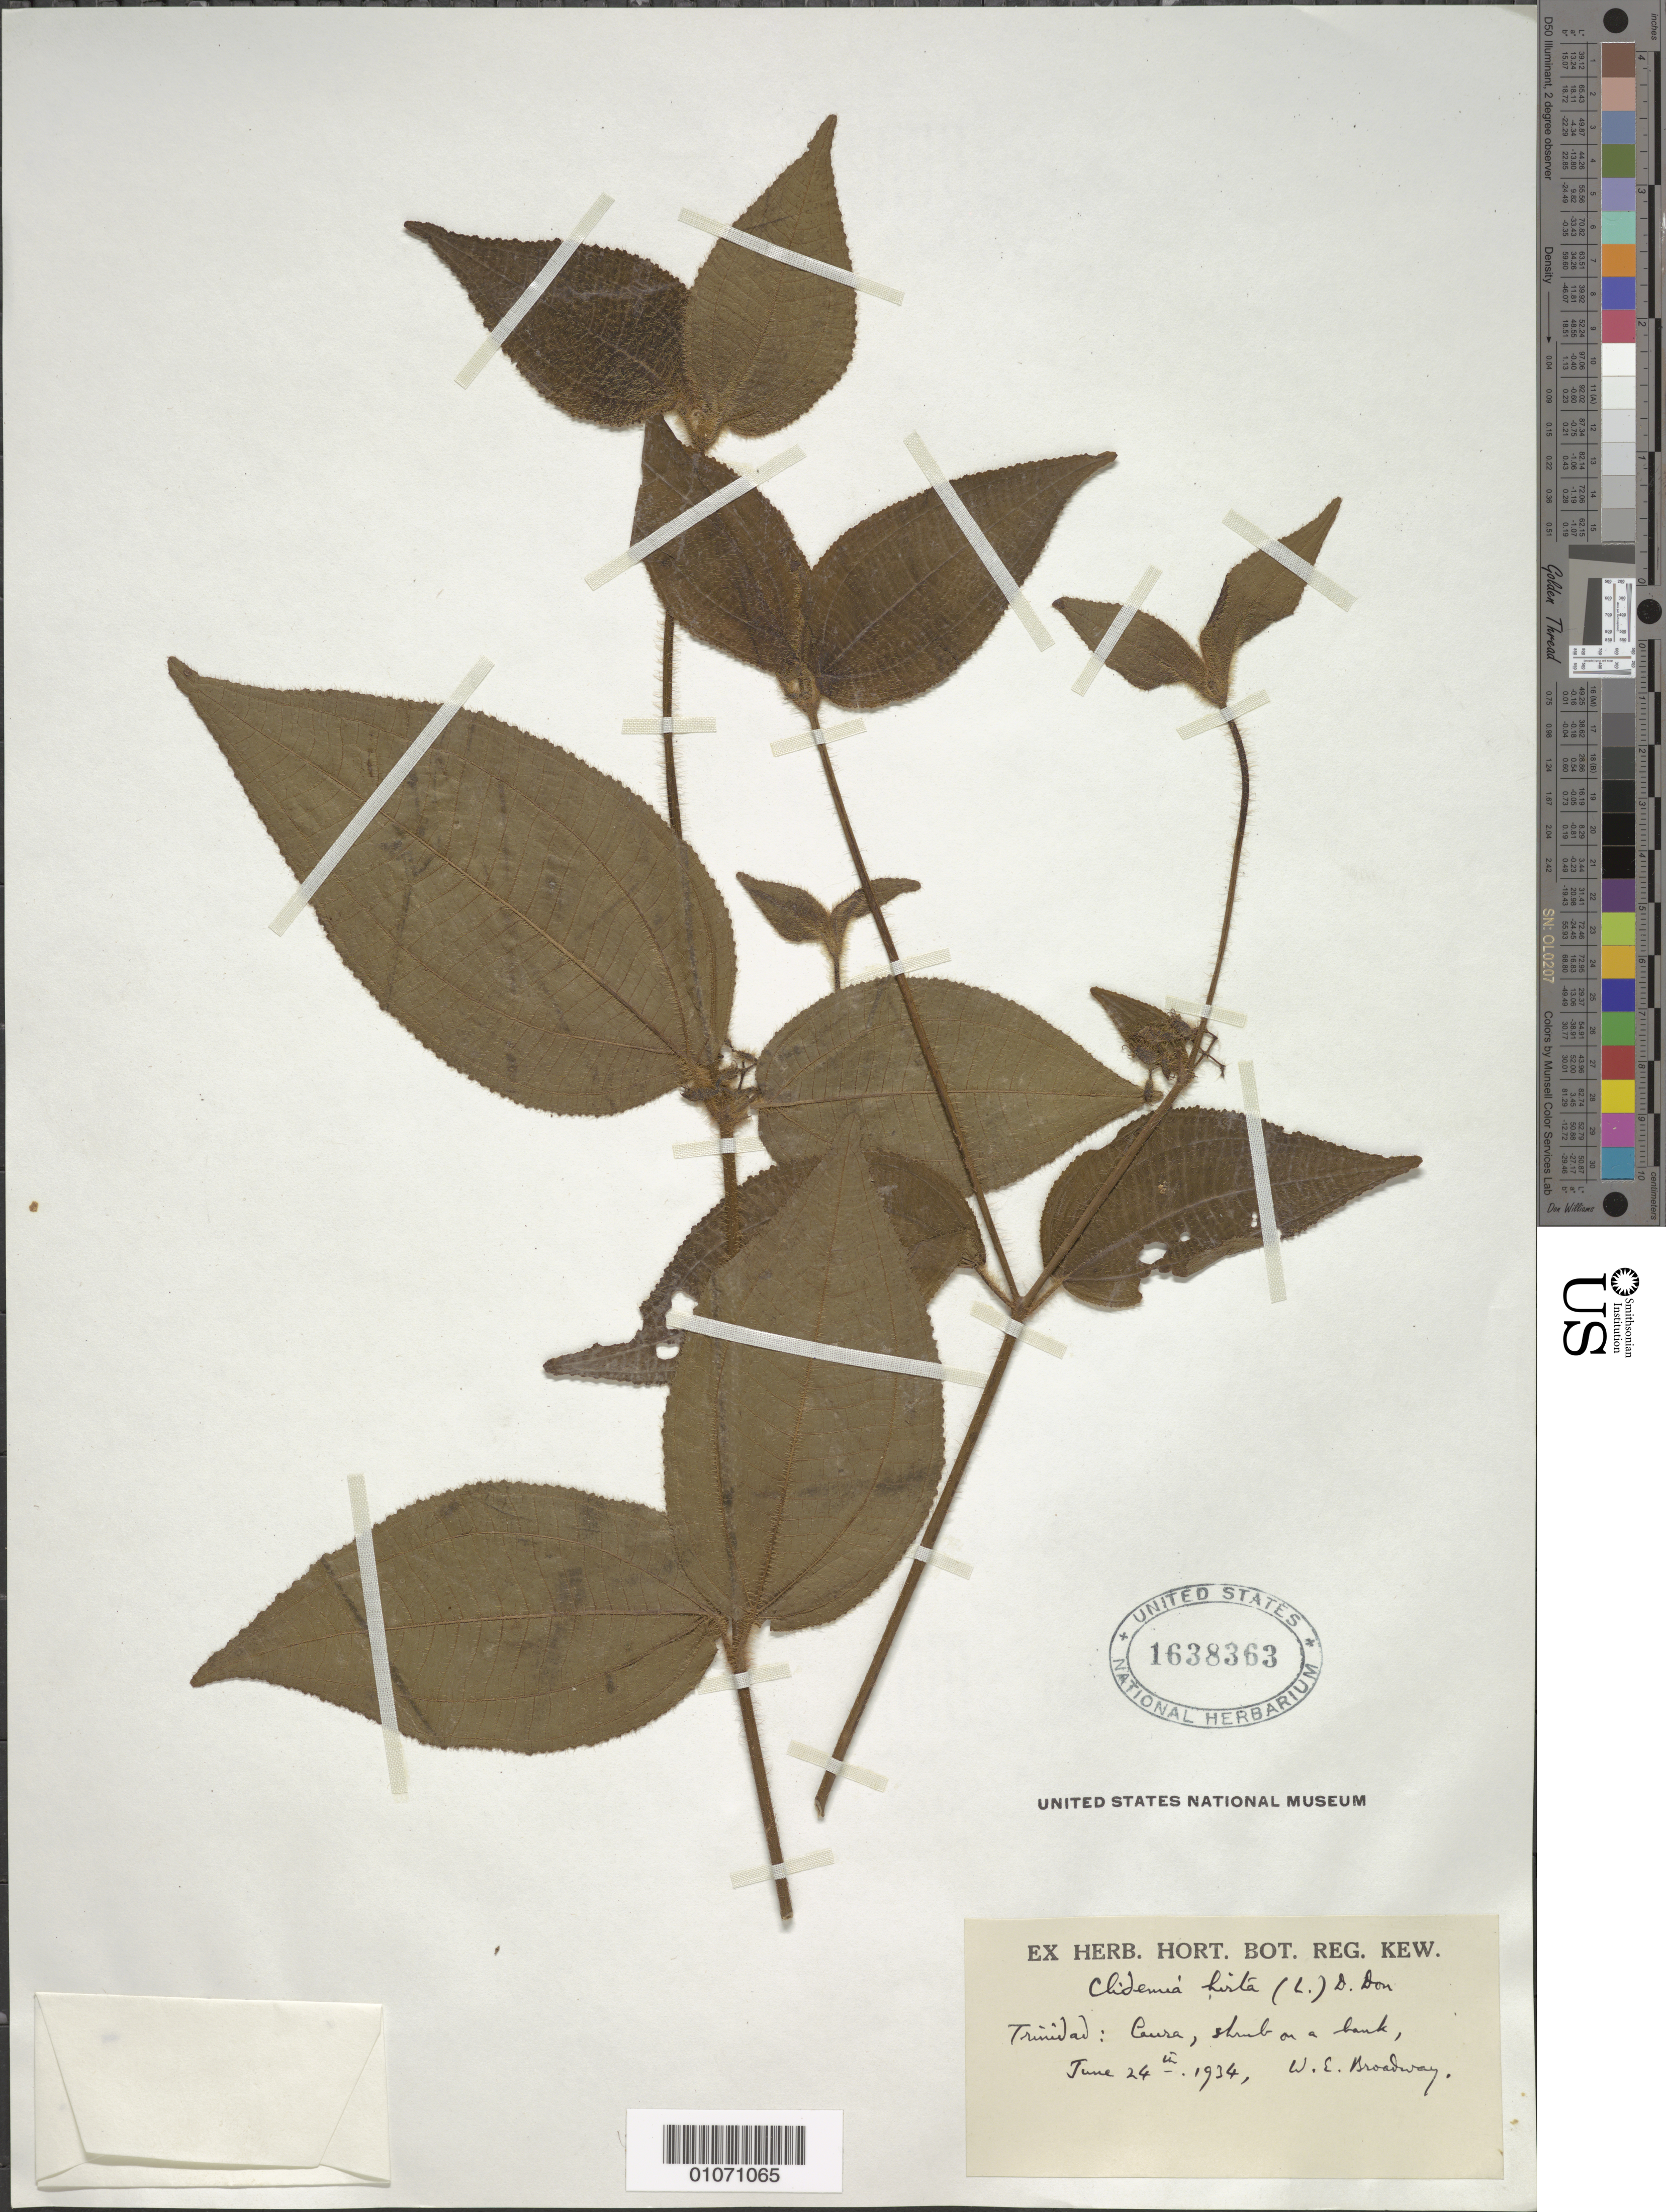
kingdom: Plantae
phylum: Tracheophyta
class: Magnoliopsida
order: Myrtales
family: Melastomataceae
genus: Clidemia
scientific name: Clidemia hirta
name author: (L.) D. Don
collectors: W. E. Broadway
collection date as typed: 24 Jun 1934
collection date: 1934-06-24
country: Trinidad and Tobago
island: Trinidad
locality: Ceura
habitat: On a bank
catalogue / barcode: US 1638363